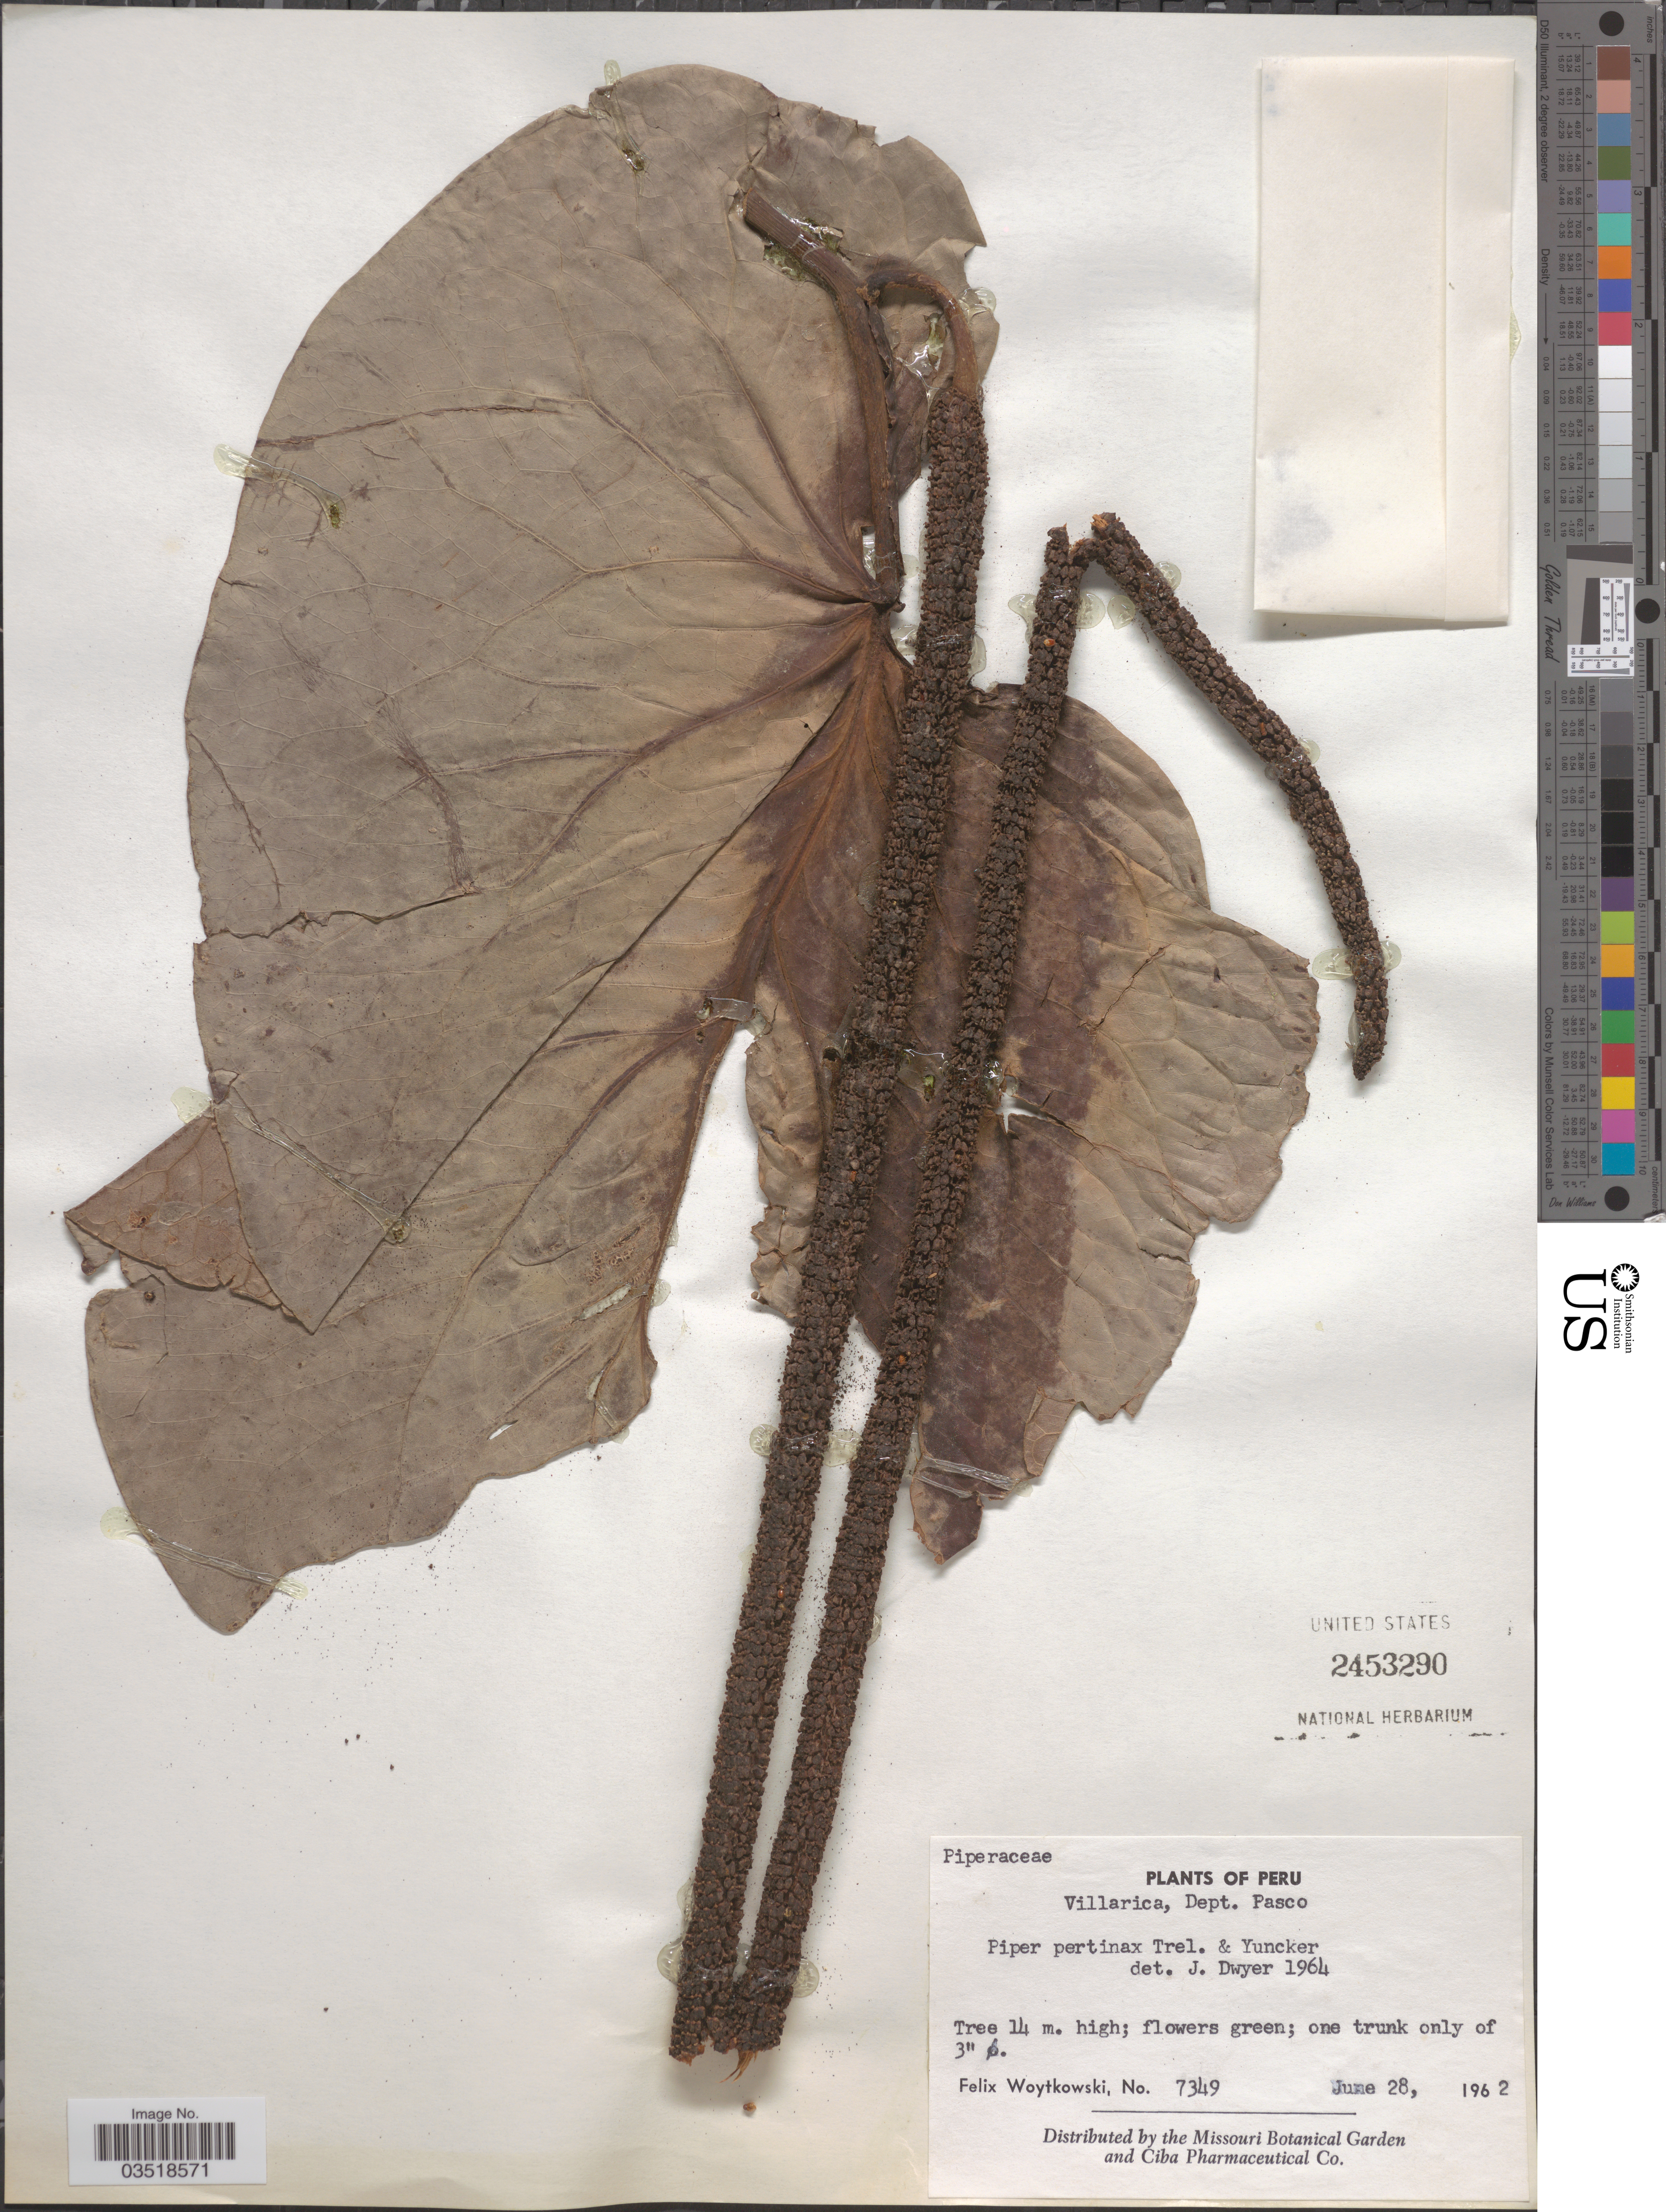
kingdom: Plantae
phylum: Tracheophyta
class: Magnoliopsida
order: Piperales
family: Piperaceae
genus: Piper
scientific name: Piper pertinax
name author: Trel. & Yunck.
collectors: F. Woytkowski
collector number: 7349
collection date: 1962-06-28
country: Peru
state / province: Pasco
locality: Villarica, Dept. Pasco.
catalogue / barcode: US 2453290